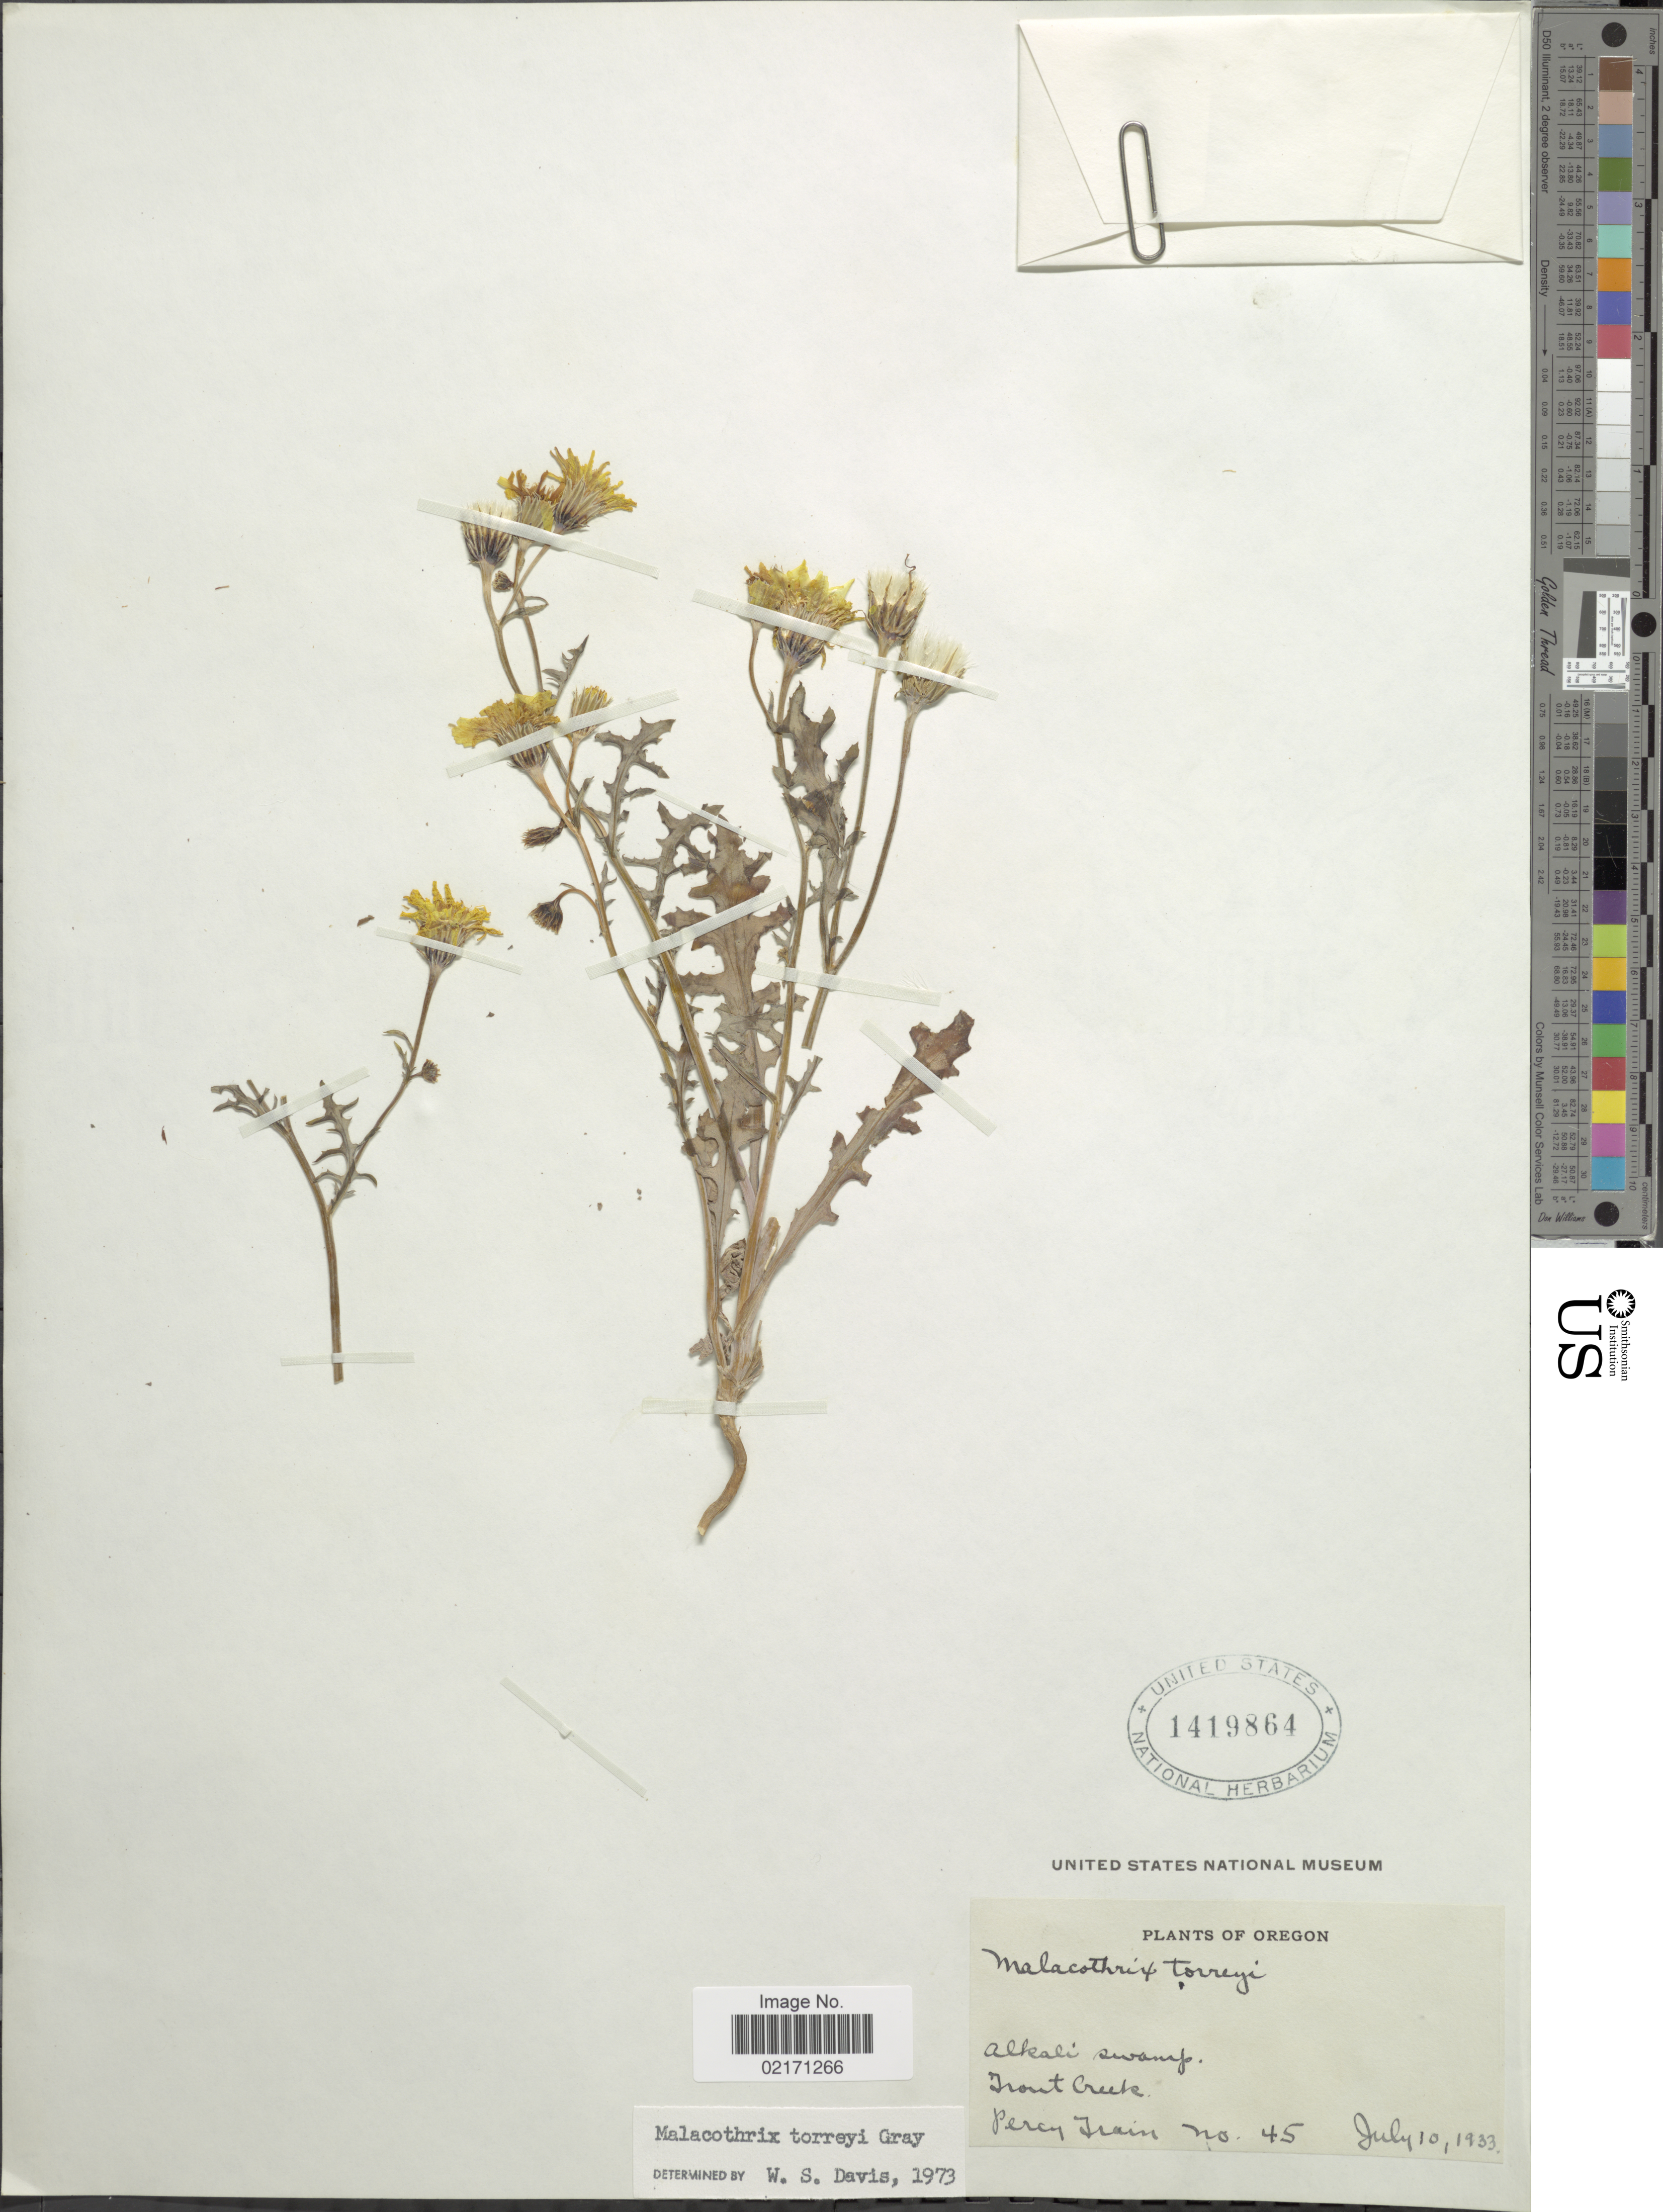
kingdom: Plantae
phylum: Tracheophyta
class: Magnoliopsida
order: Asterales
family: Asteraceae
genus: Malacothrix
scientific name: Malacothrix torreyi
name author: A. Gray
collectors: P. Train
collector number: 45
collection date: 1933-07-10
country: United States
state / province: Oregon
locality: Alakli swamp. Front Creek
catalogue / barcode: US 1419864